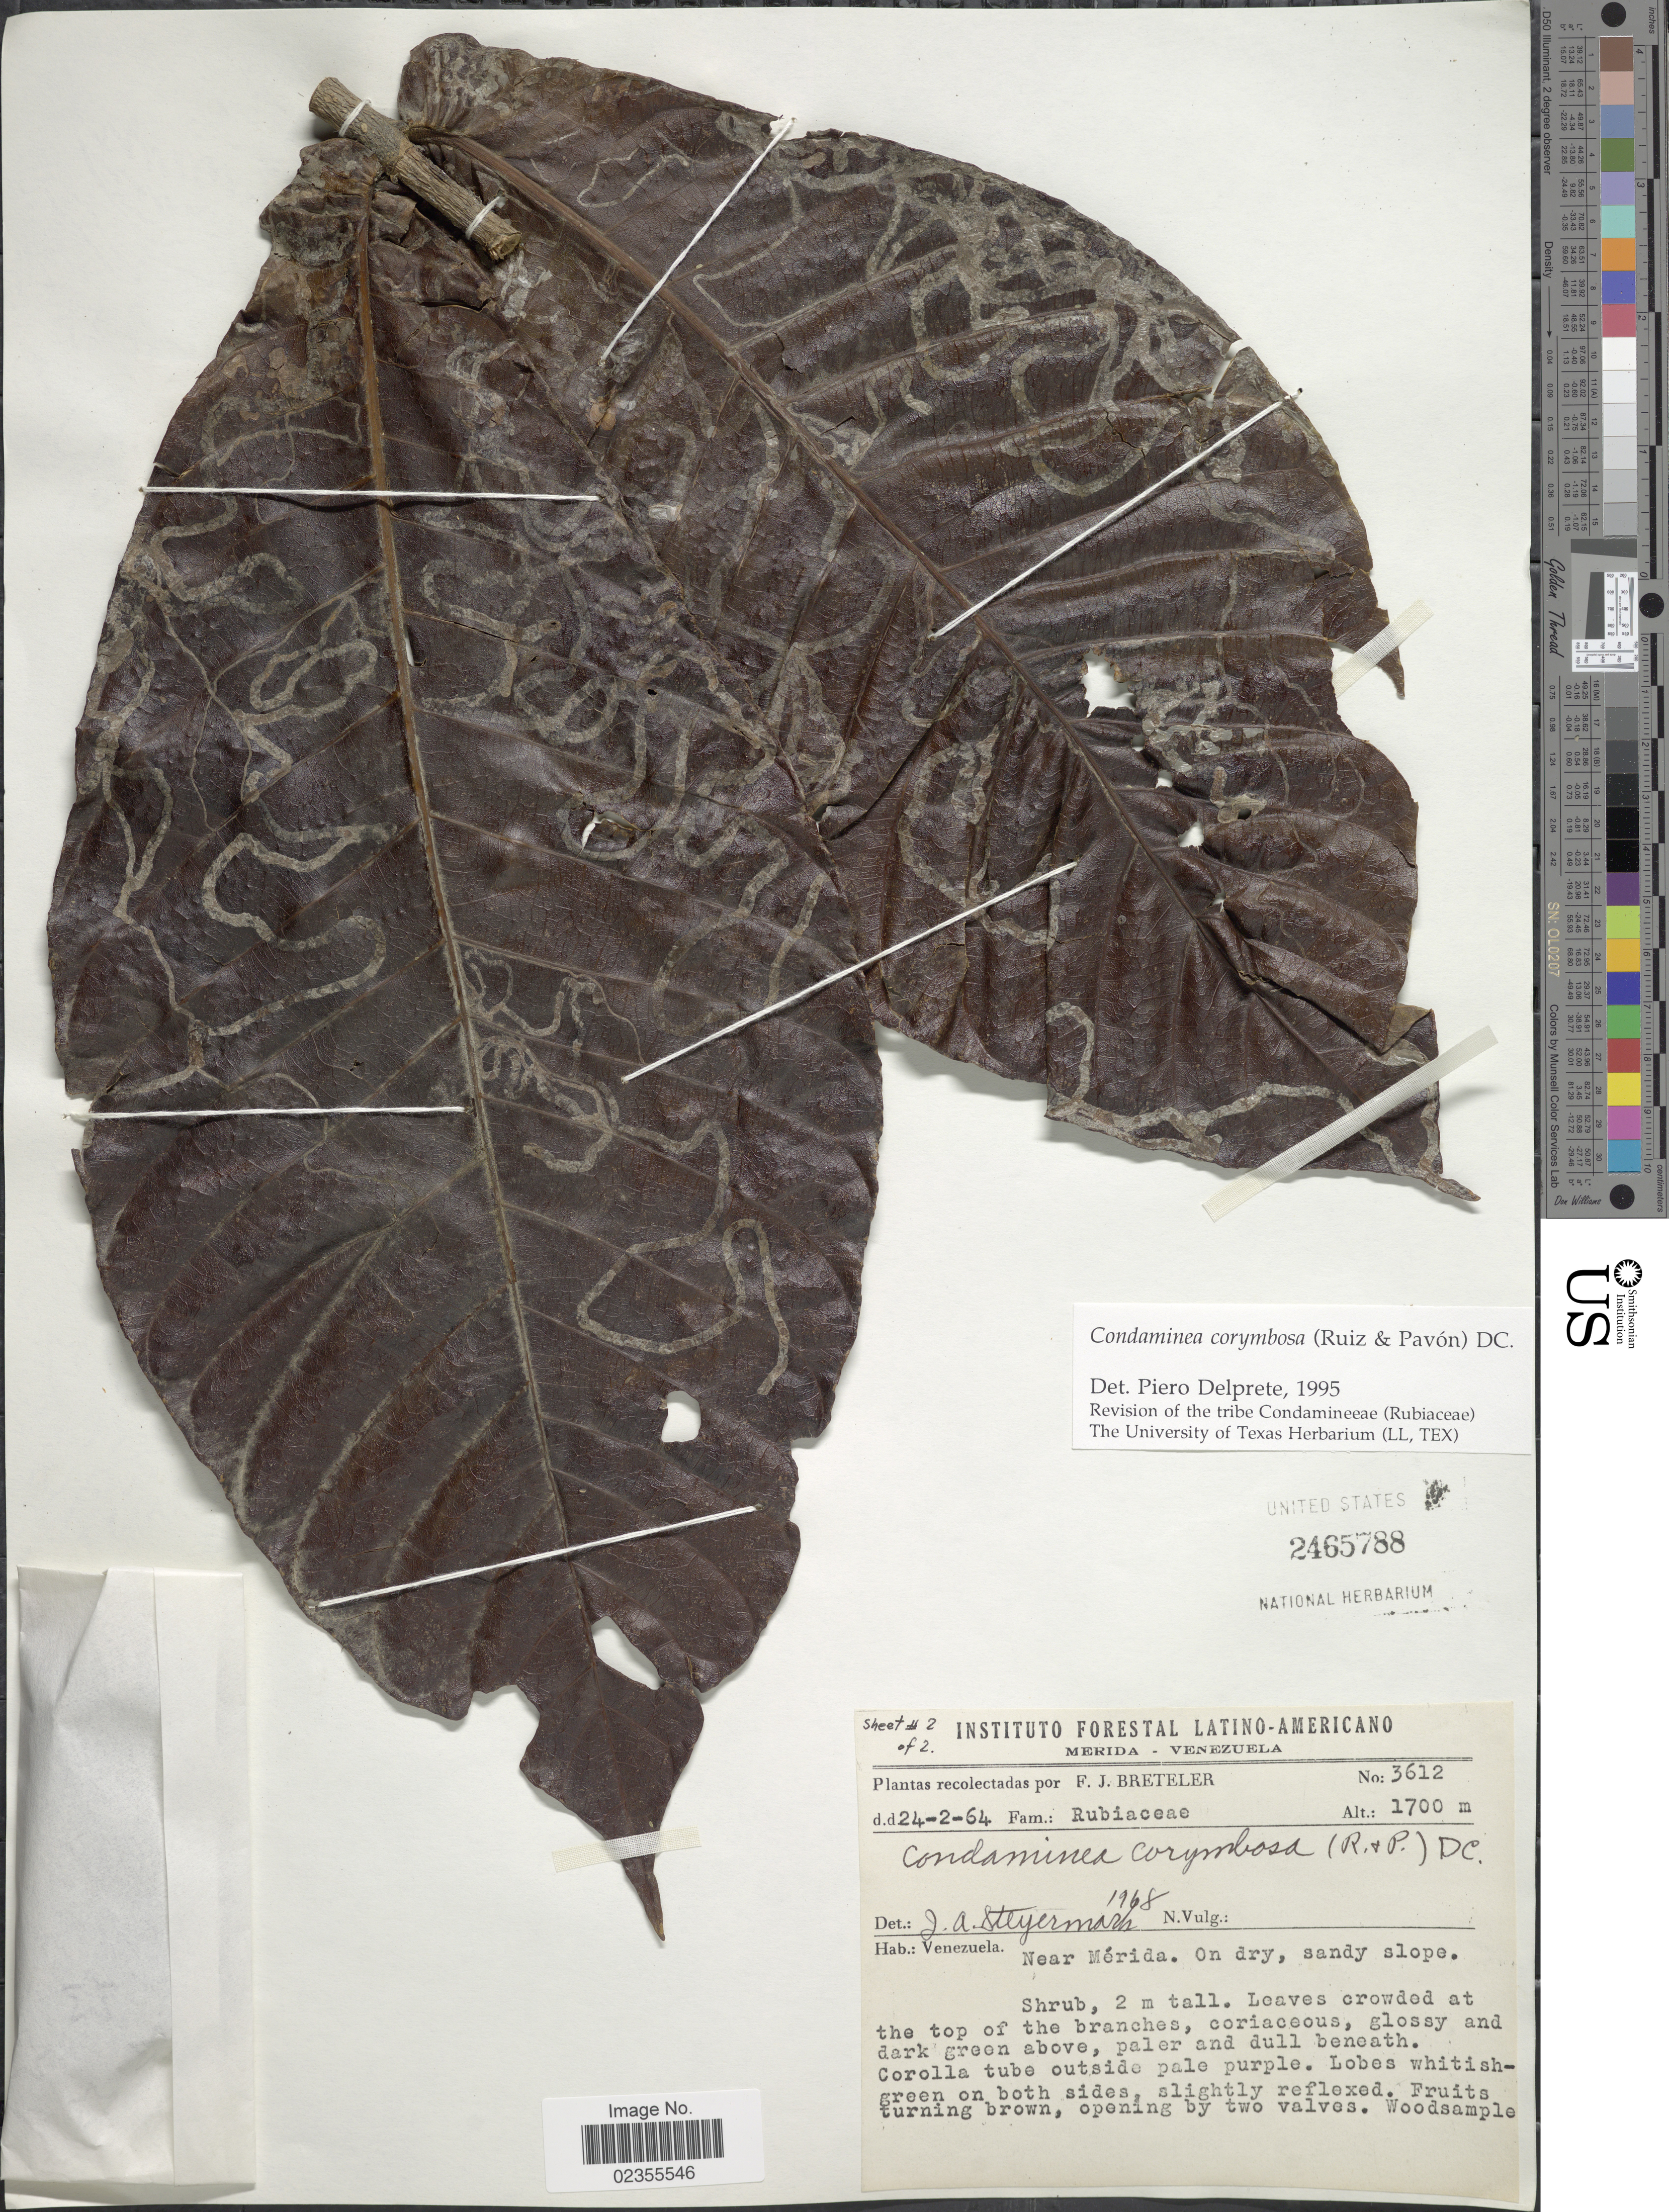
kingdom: Plantae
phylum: Tracheophyta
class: Magnoliopsida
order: Gentianales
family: Rubiaceae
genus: Condaminea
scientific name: Condaminea corymbosa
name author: (Ruiz & Pav.) DC.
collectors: F. J. Breteler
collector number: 3612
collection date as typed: Transcribed d/m/y: 24/2/64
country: Venezuela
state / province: Mérida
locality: Near Merida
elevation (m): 1700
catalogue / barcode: US 2565788